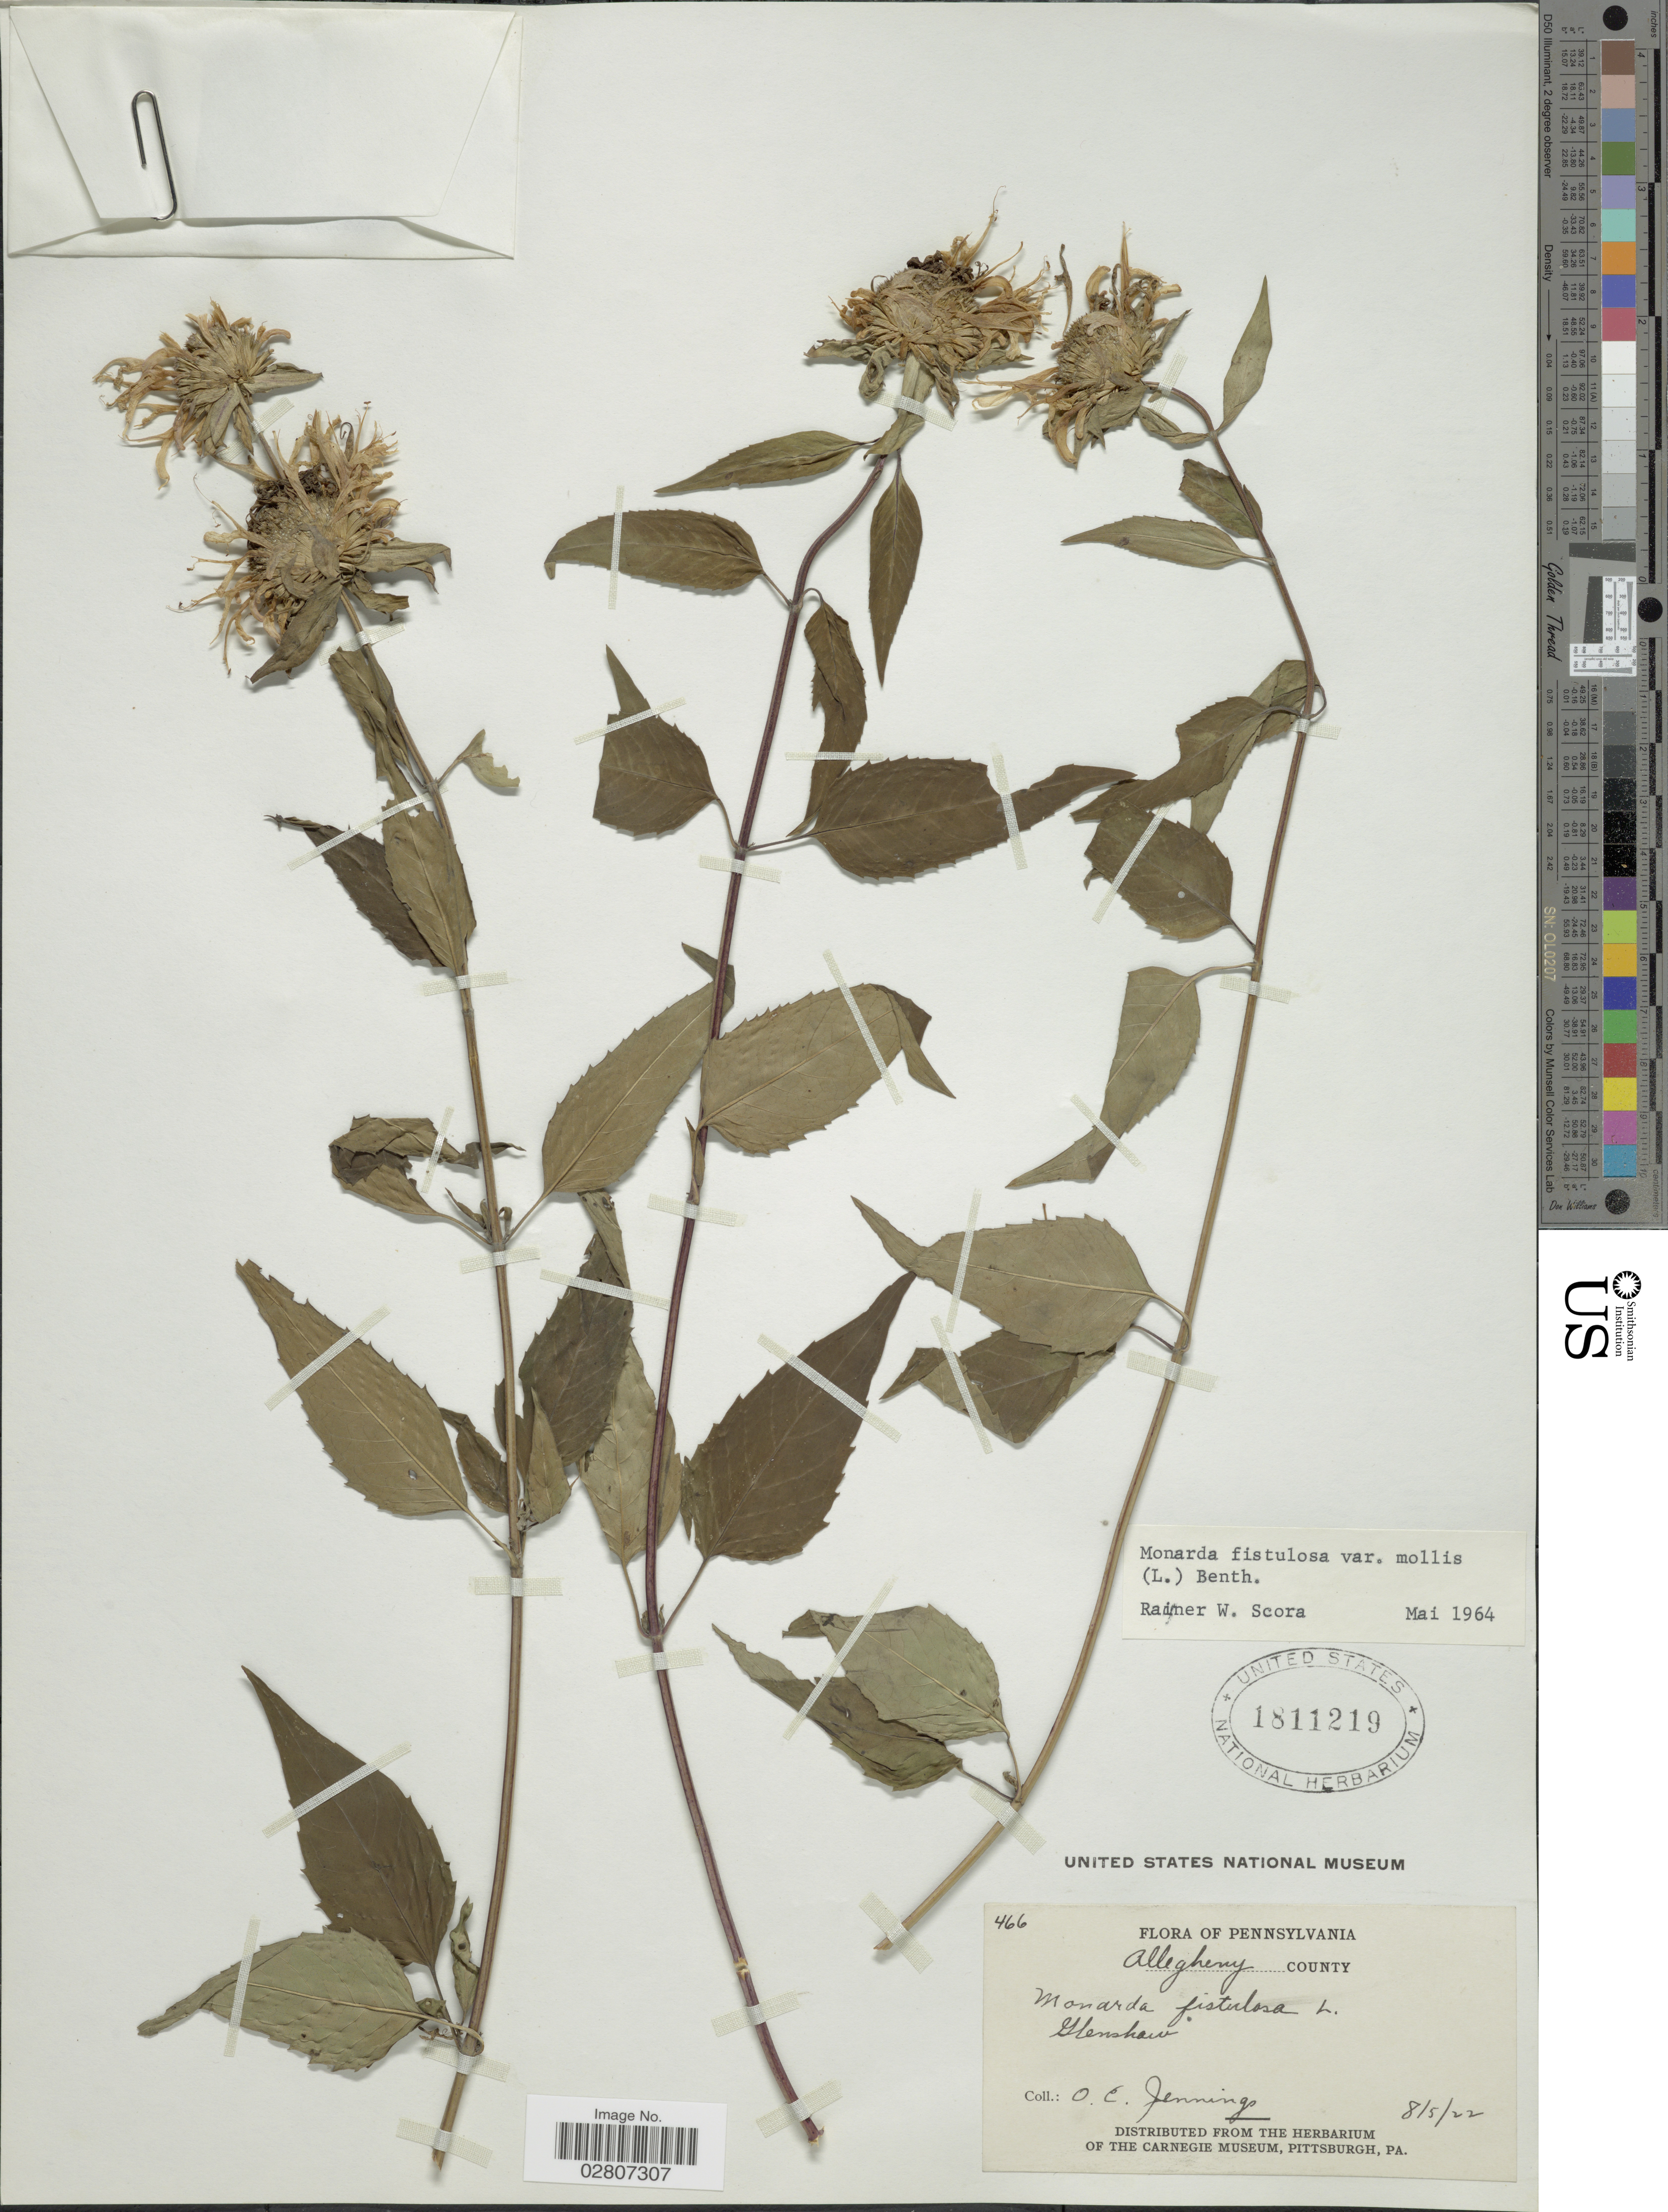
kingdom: Plantae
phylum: Tracheophyta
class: Magnoliopsida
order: Lamiales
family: Lamiaceae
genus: Monarda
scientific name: Monarda fistulosa var. mollis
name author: (L.) L.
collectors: O. E. Jennings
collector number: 466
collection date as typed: Transcribed d/m/y: 5/8/22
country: United States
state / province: Pennsylvania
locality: Allegheny County. Glenshaw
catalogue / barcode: US 1811219